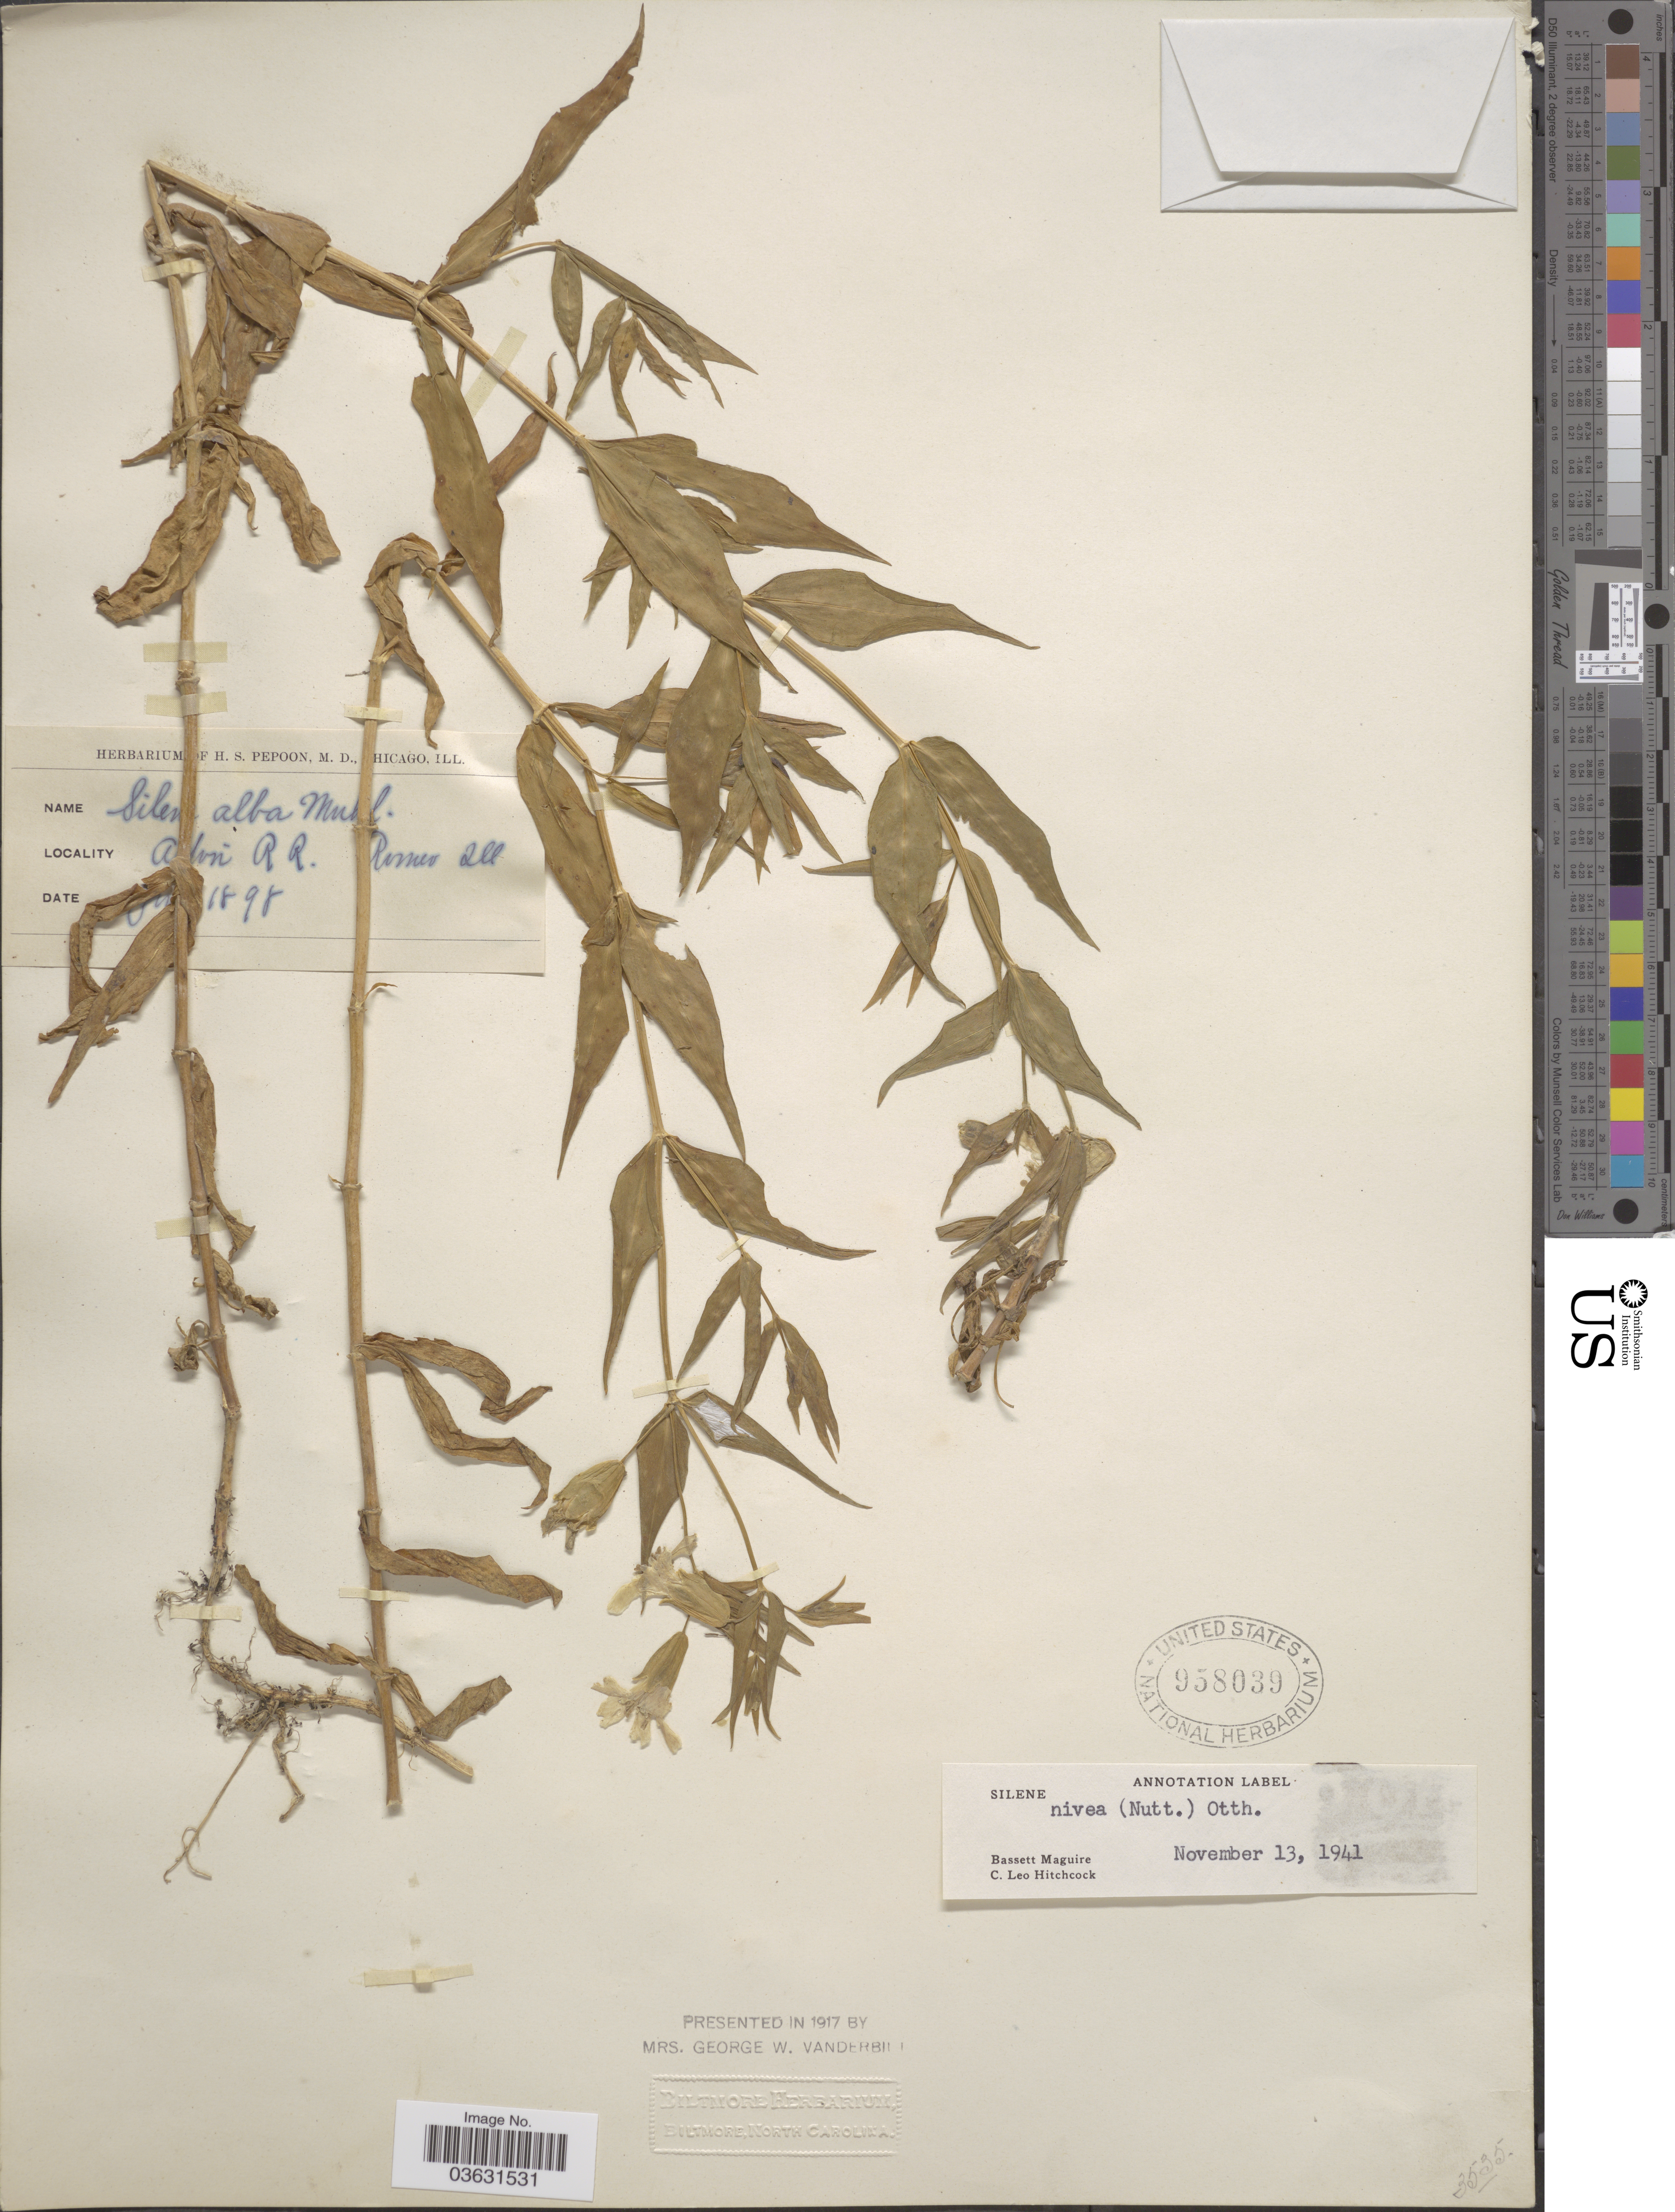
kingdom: Plantae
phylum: Tracheophyta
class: Magnoliopsida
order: Caryophyllales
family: Caryophyllaceae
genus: Silene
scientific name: Silene nivea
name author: (Nutt.) Muhl. ex DC.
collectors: ex herb. H. S. Pepoon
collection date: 1898-06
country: United States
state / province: Illinois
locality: Alton RR. Romeo.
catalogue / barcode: US 958039